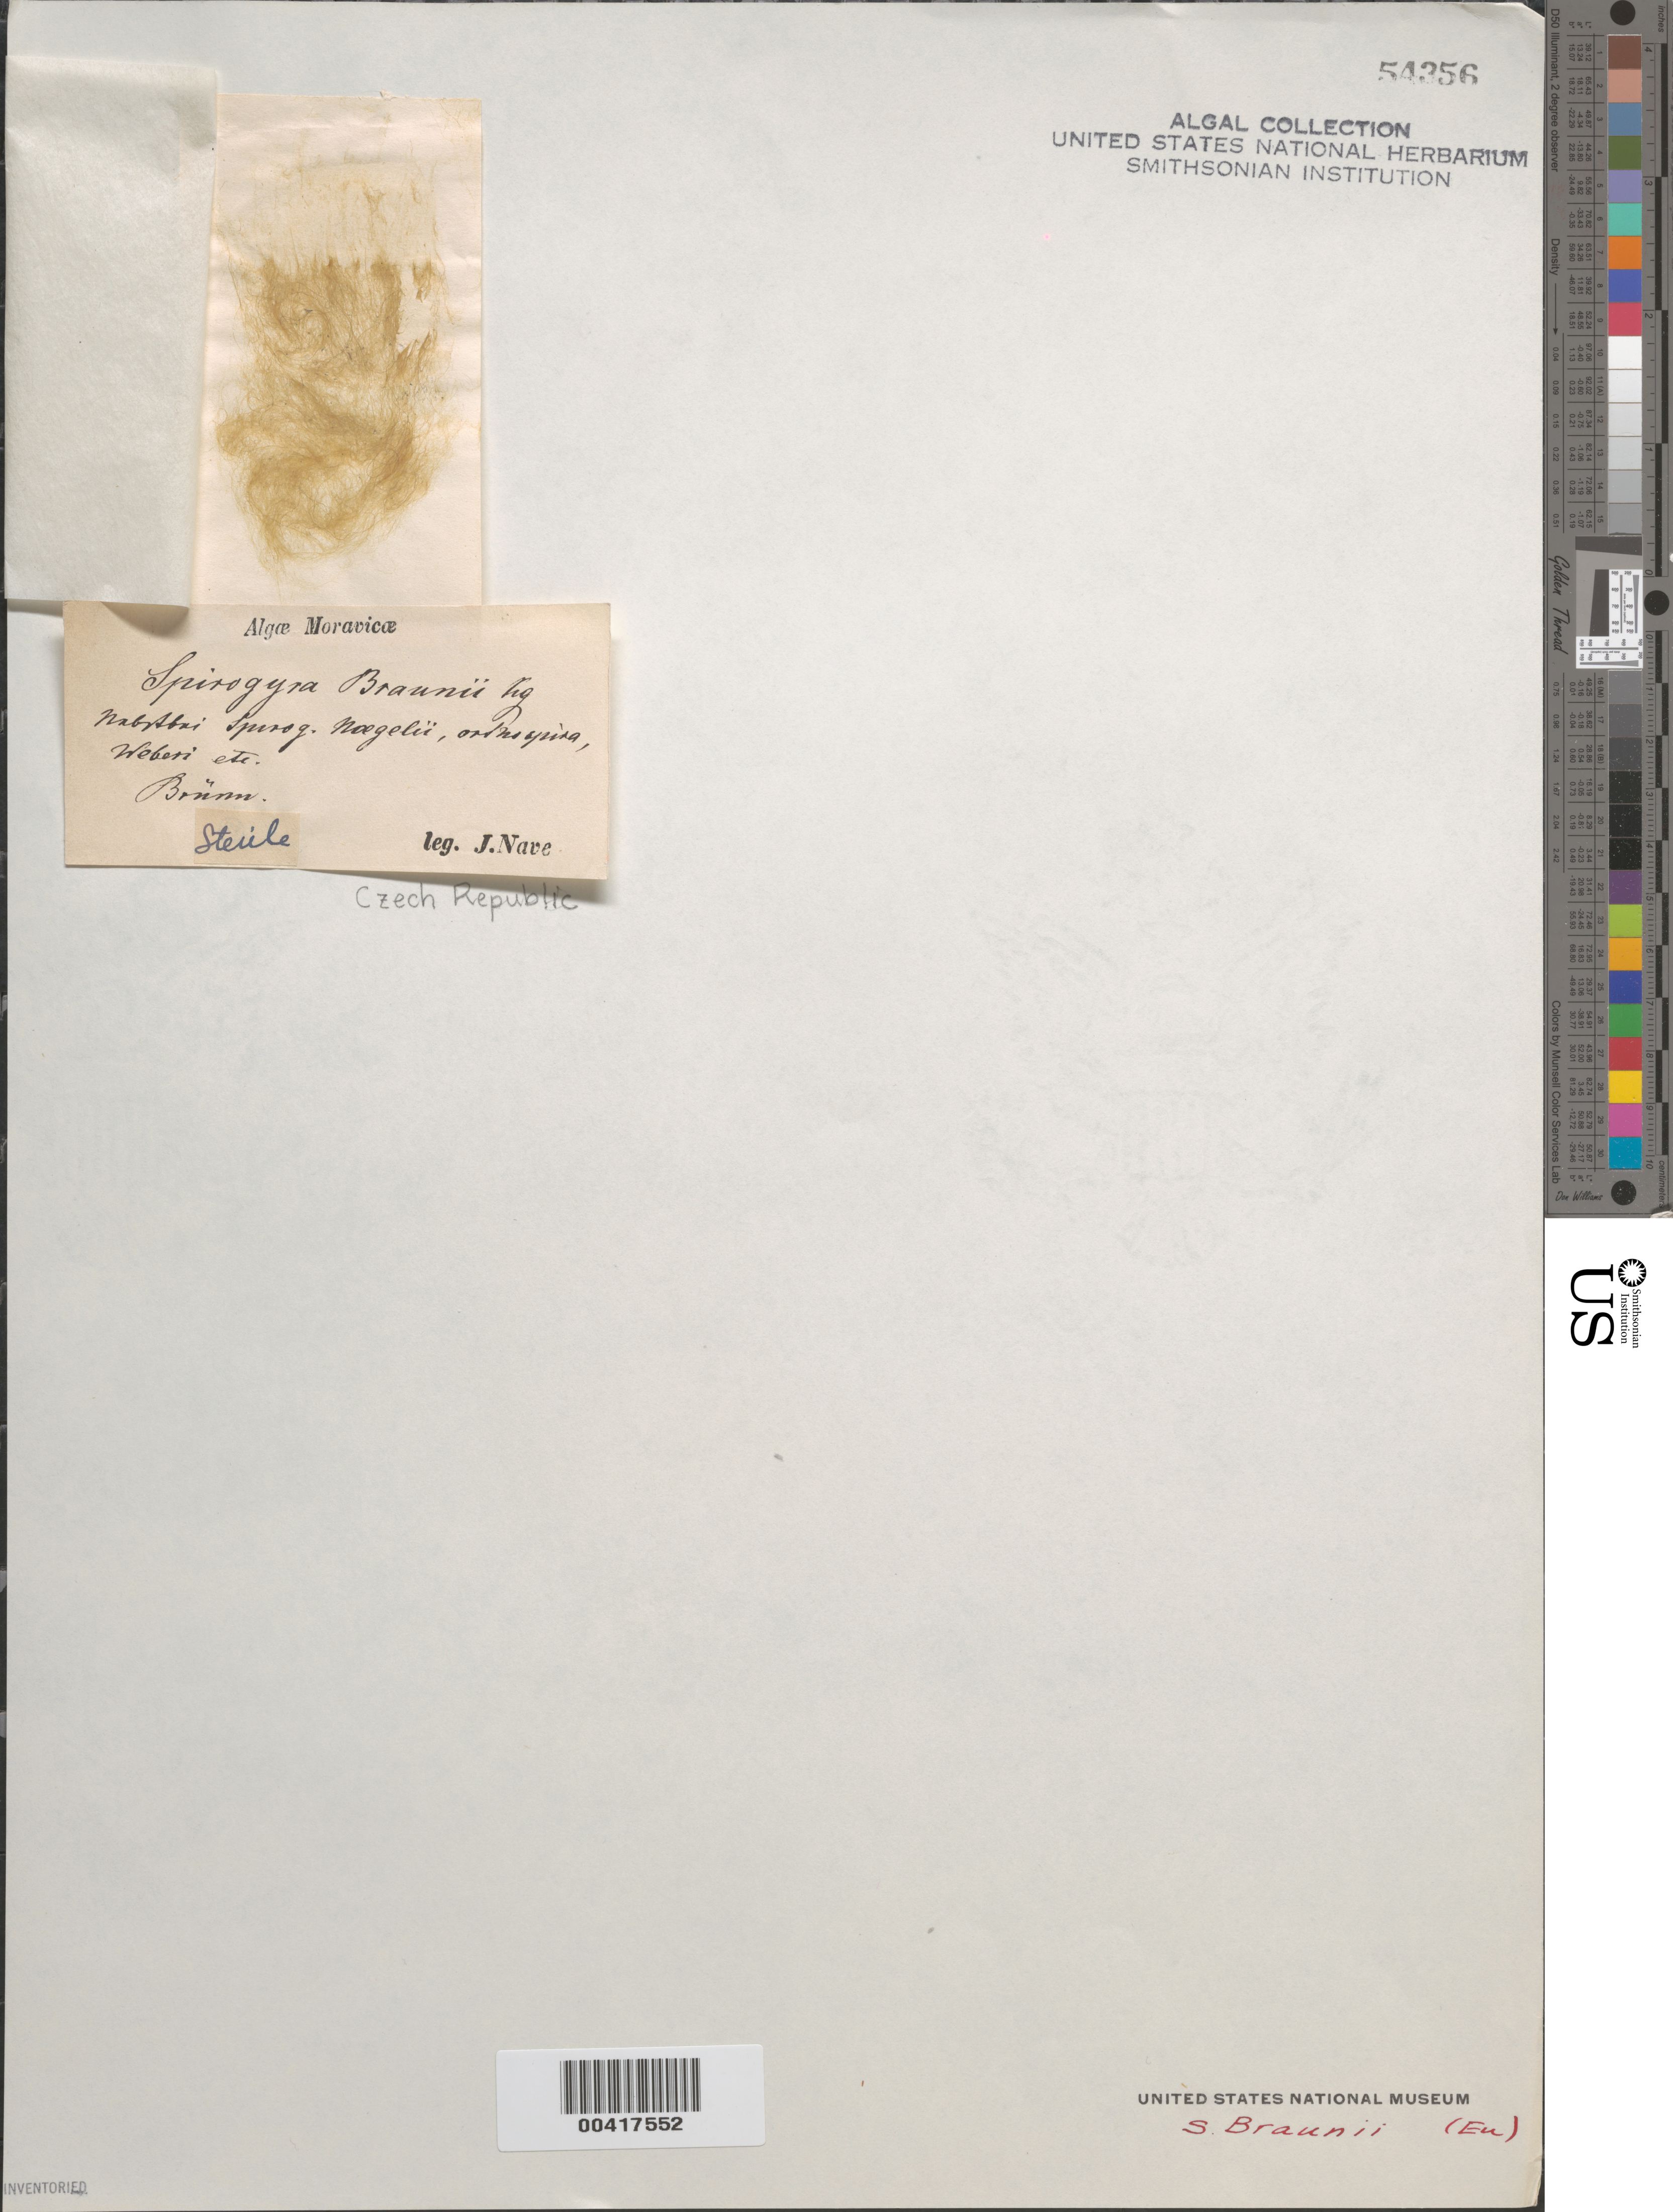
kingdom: Plantae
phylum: Charophyta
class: Zygnematophyceae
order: Zygnematales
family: Zygnemataceae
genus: Spirogyra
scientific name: Spirogyra braunii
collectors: J. Nave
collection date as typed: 18--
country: Czechia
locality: Brno (brunn), moravia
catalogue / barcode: US 54356